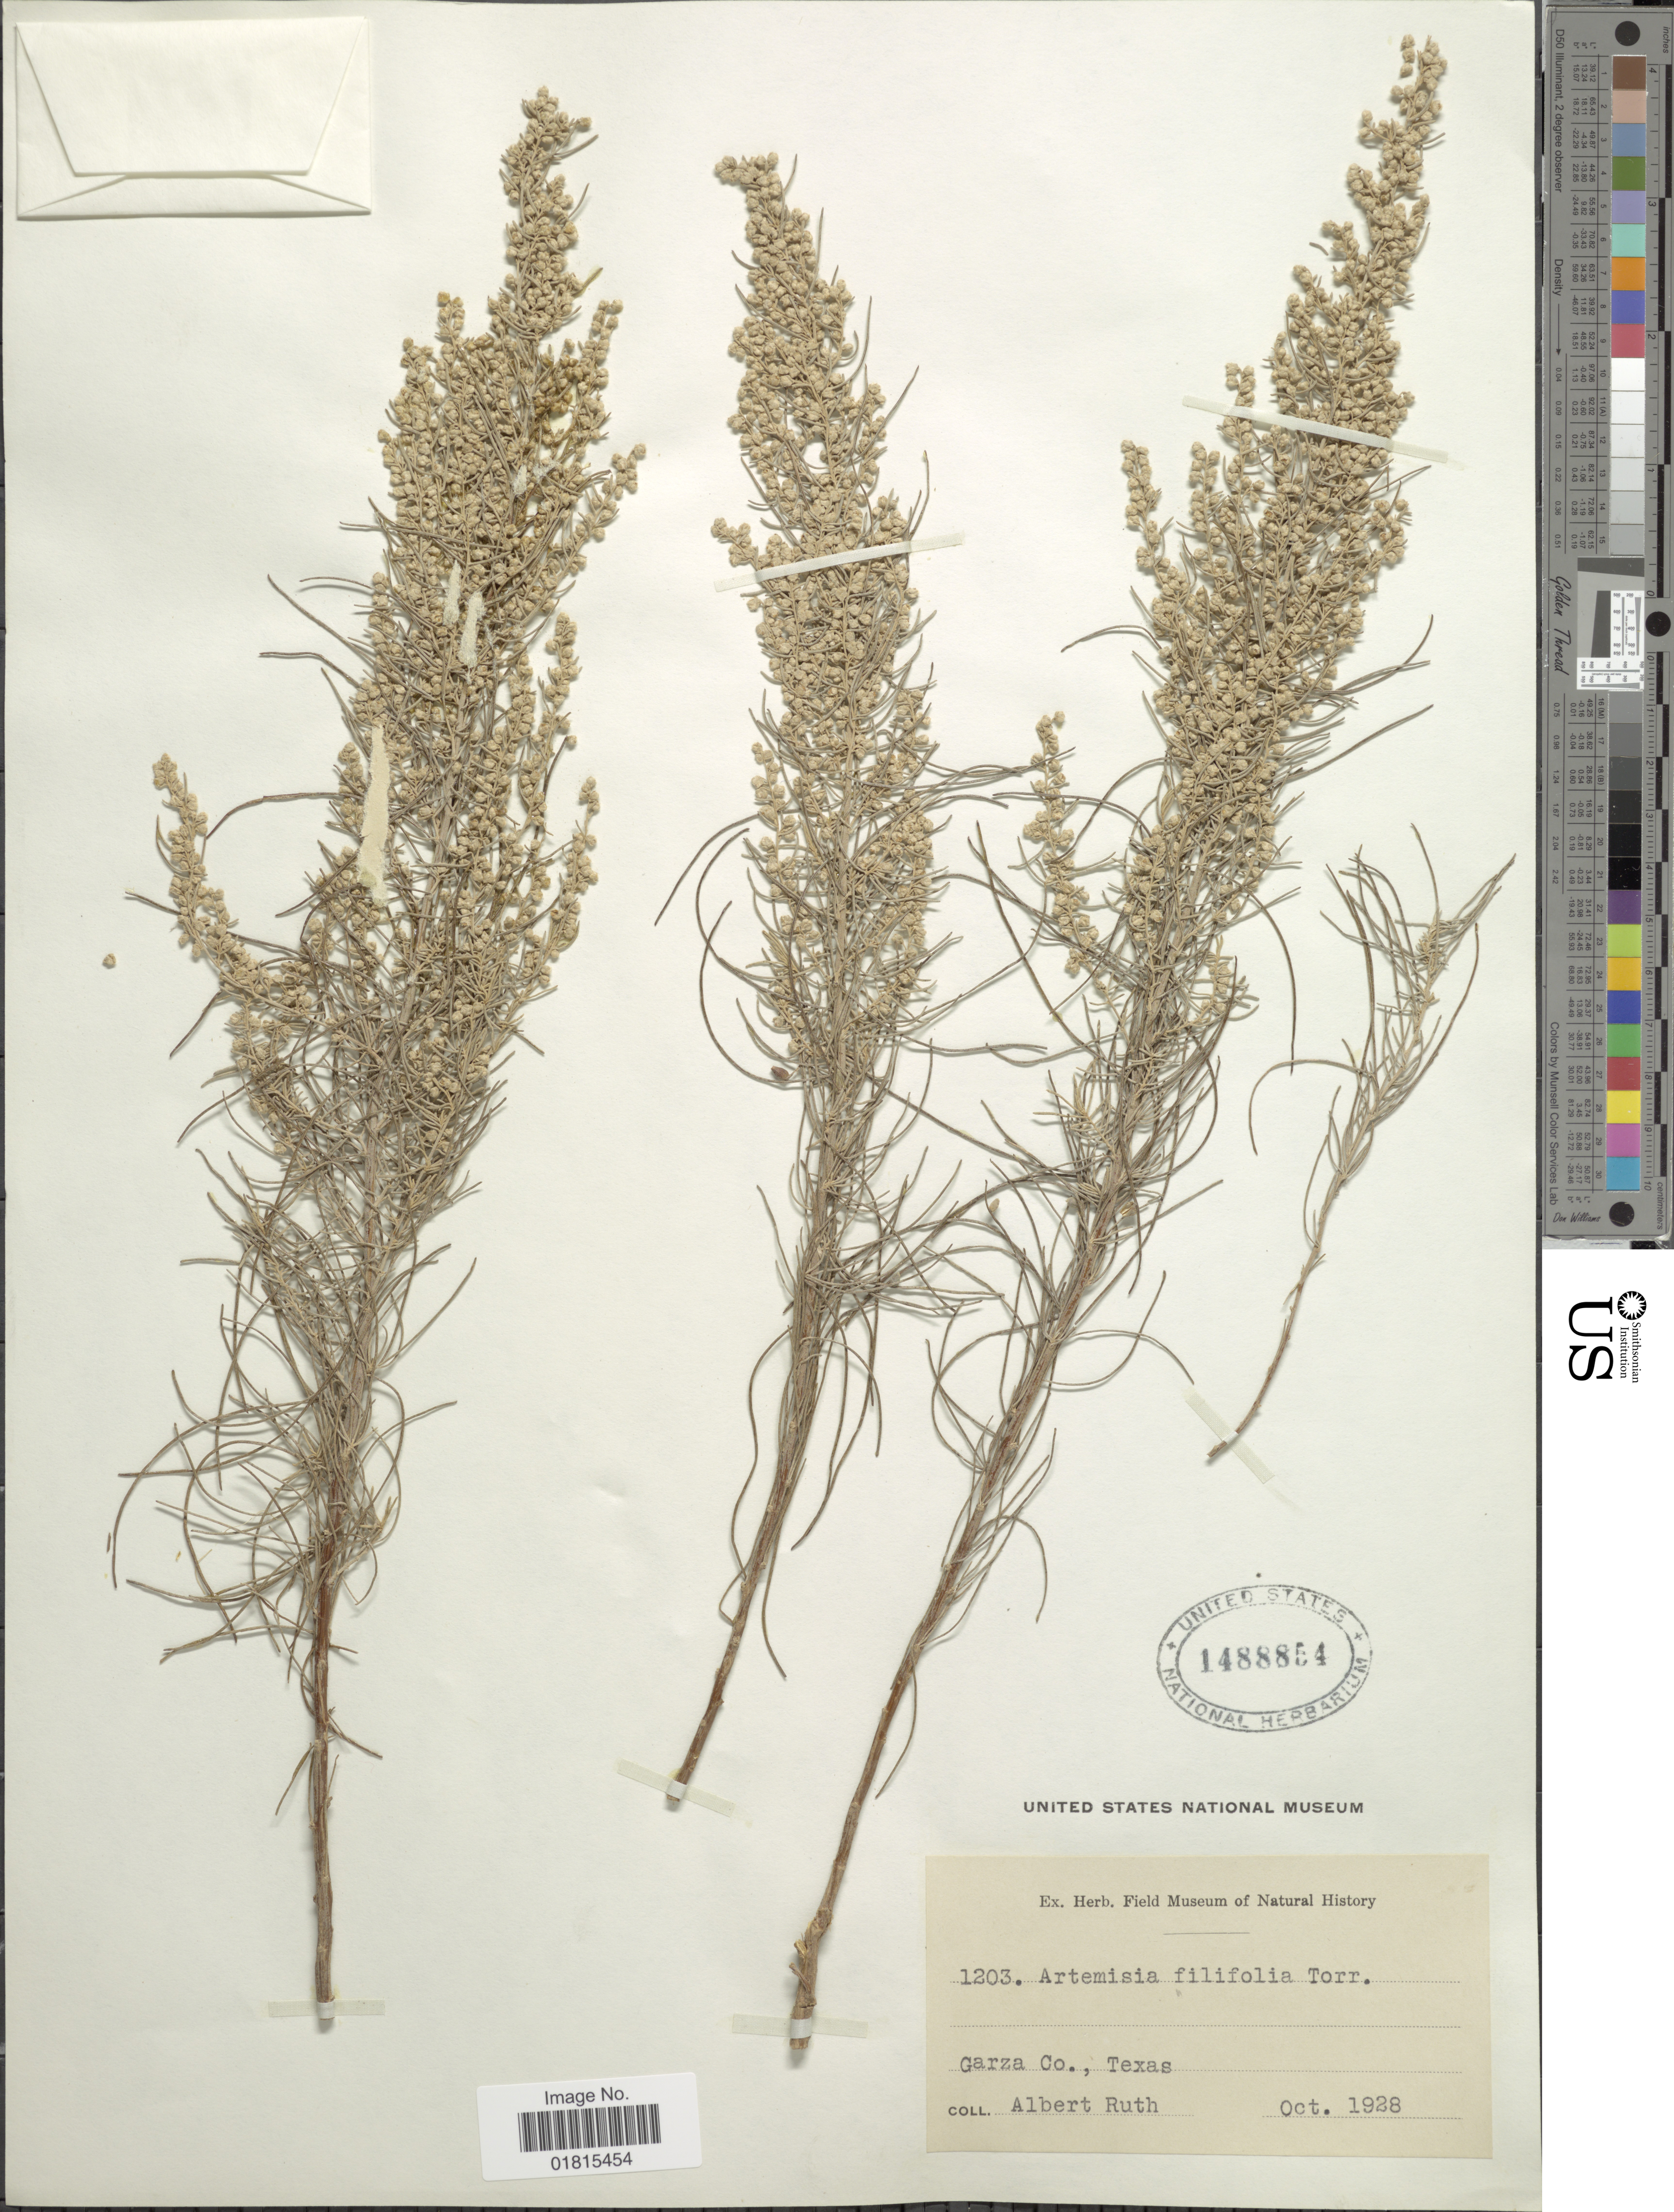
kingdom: Plantae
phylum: Tracheophyta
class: Magnoliopsida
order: Asterales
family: Asteraceae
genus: Artemisia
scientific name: Artemisia filifolia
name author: Torr.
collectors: A. Ruth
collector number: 1203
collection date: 1928-10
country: United States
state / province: Texas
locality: Garza Co., Texas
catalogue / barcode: US 1488854